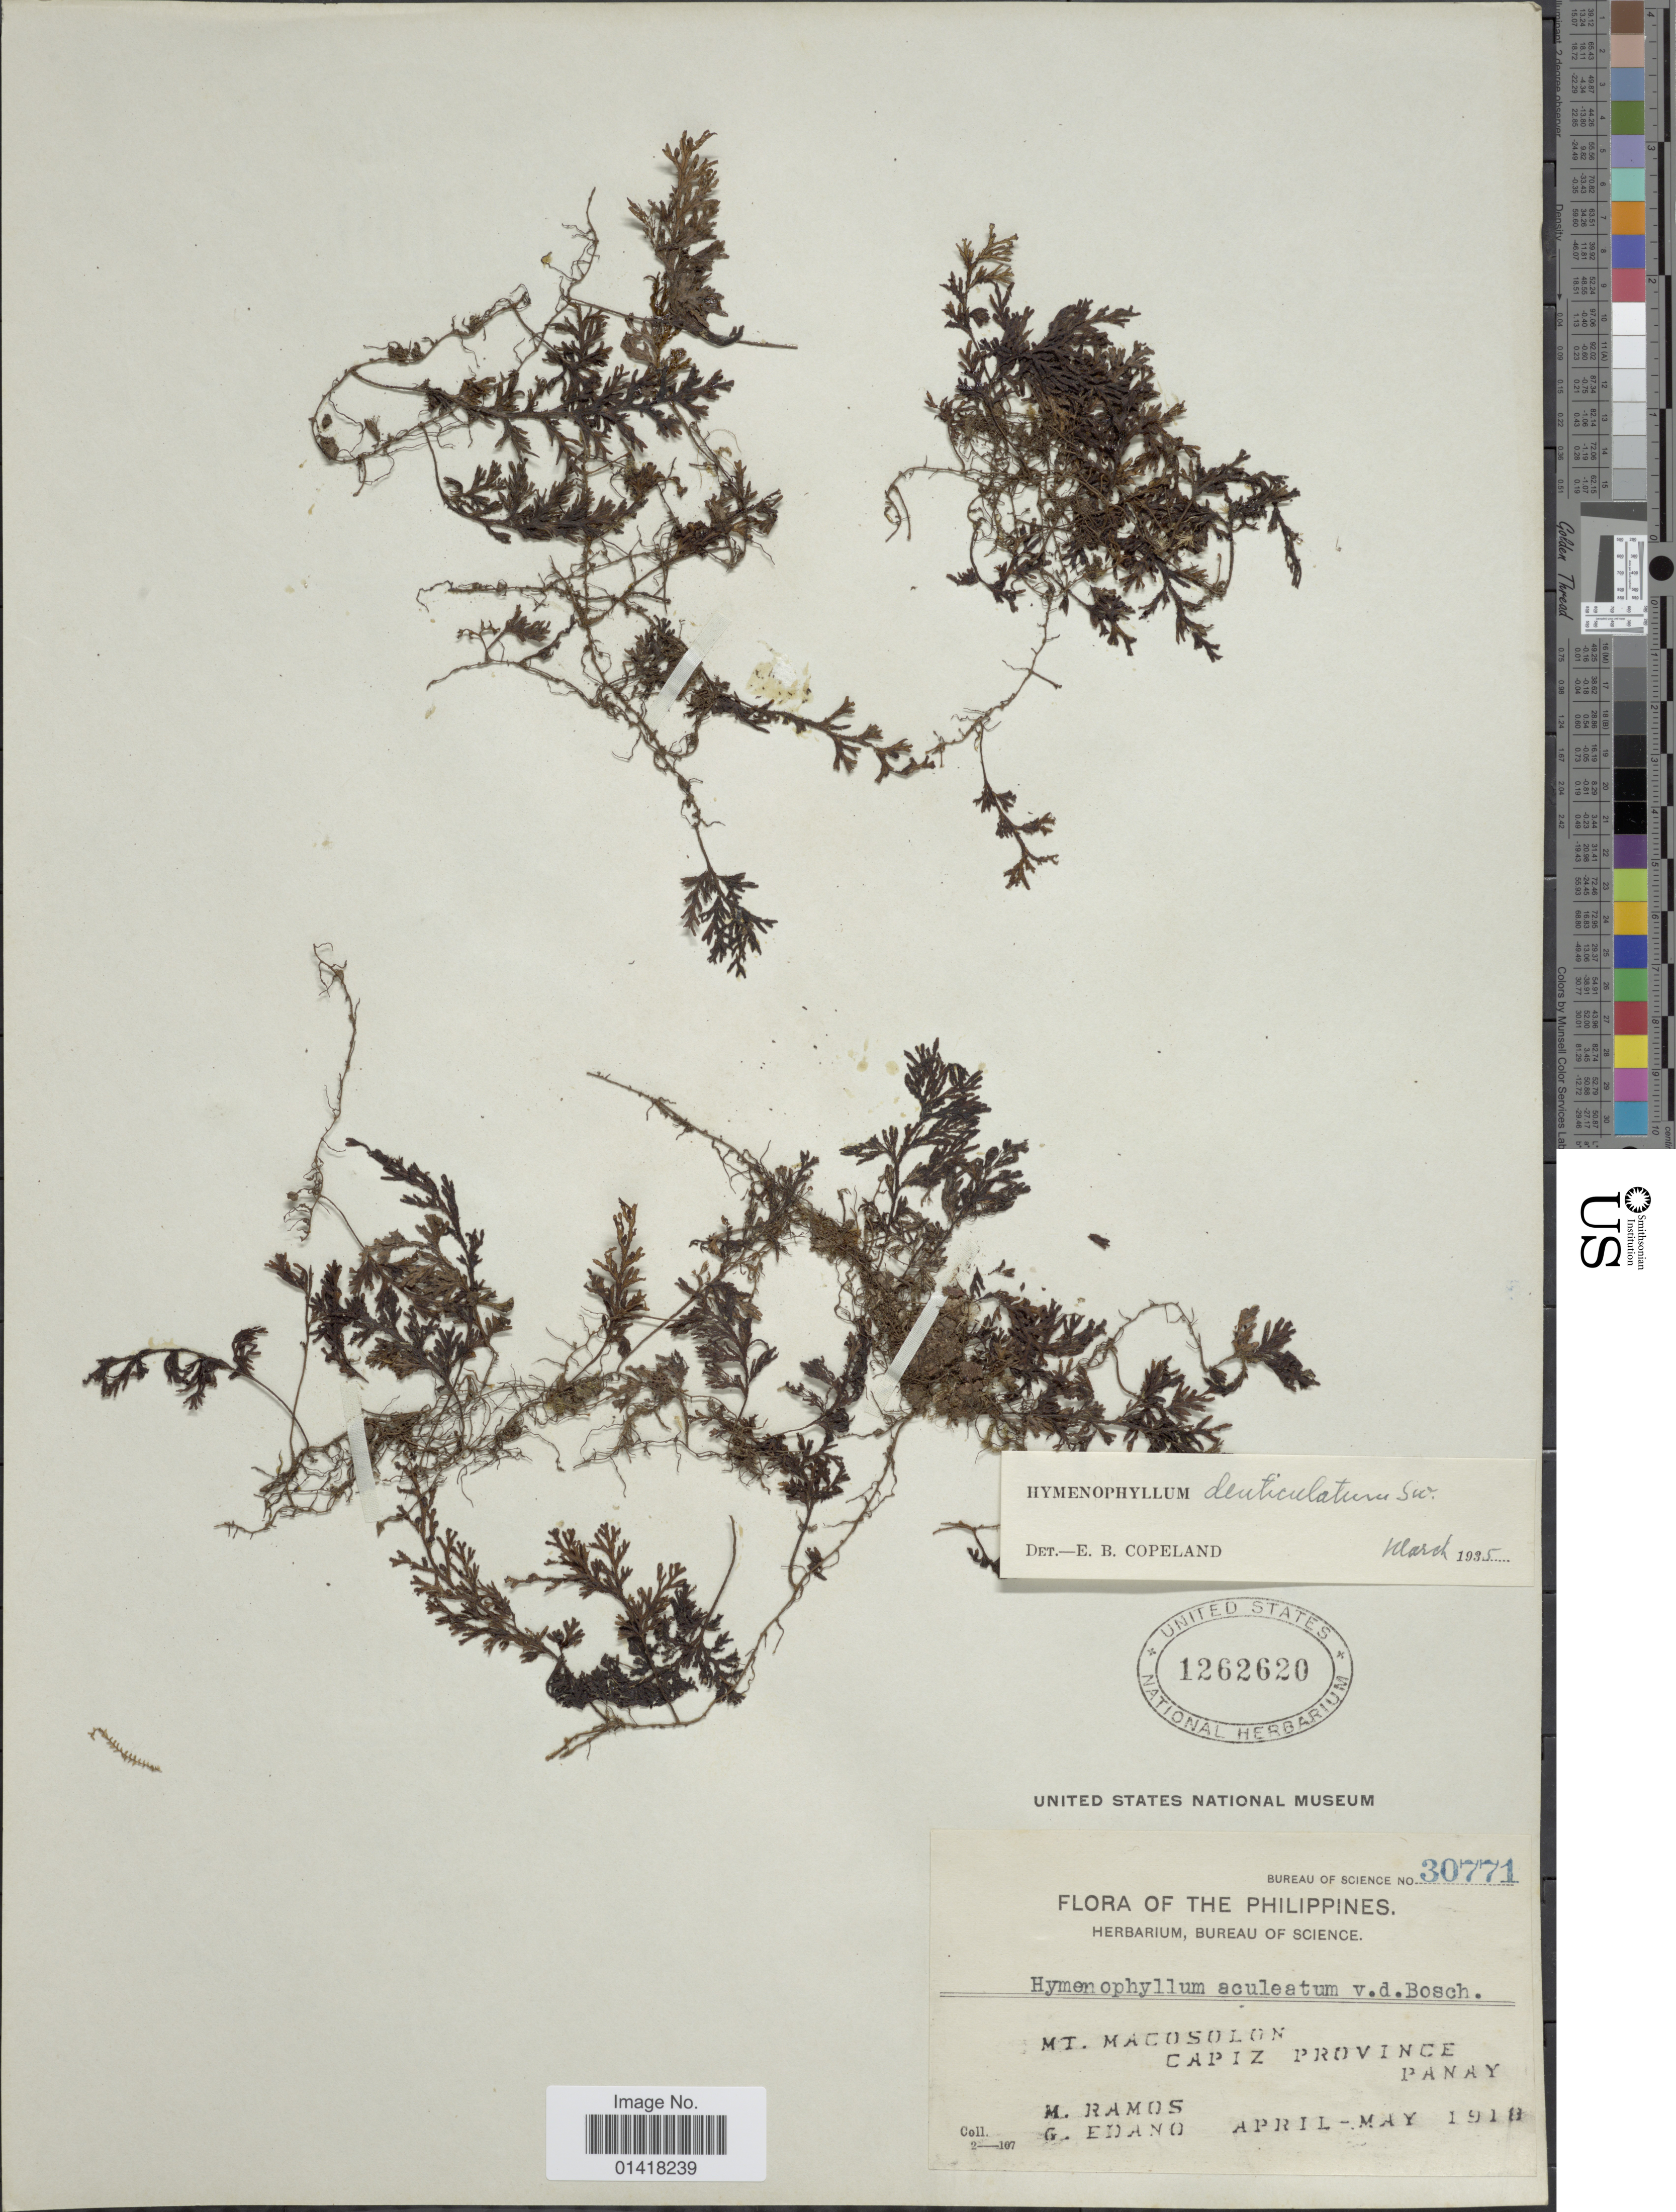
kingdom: Plantae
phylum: Tracheophyta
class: Polypodiopsida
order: Hymenophyllales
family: Hymenophyllaceae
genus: Hymenophyllum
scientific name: Hymenophyllum denticulatum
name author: Sw.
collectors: M. Ramos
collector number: Bureau of Science 30771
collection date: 1918-04/1918-05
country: Philippines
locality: The Philippines. Mt. Macosolon. capi Province Panay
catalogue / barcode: US 1262620